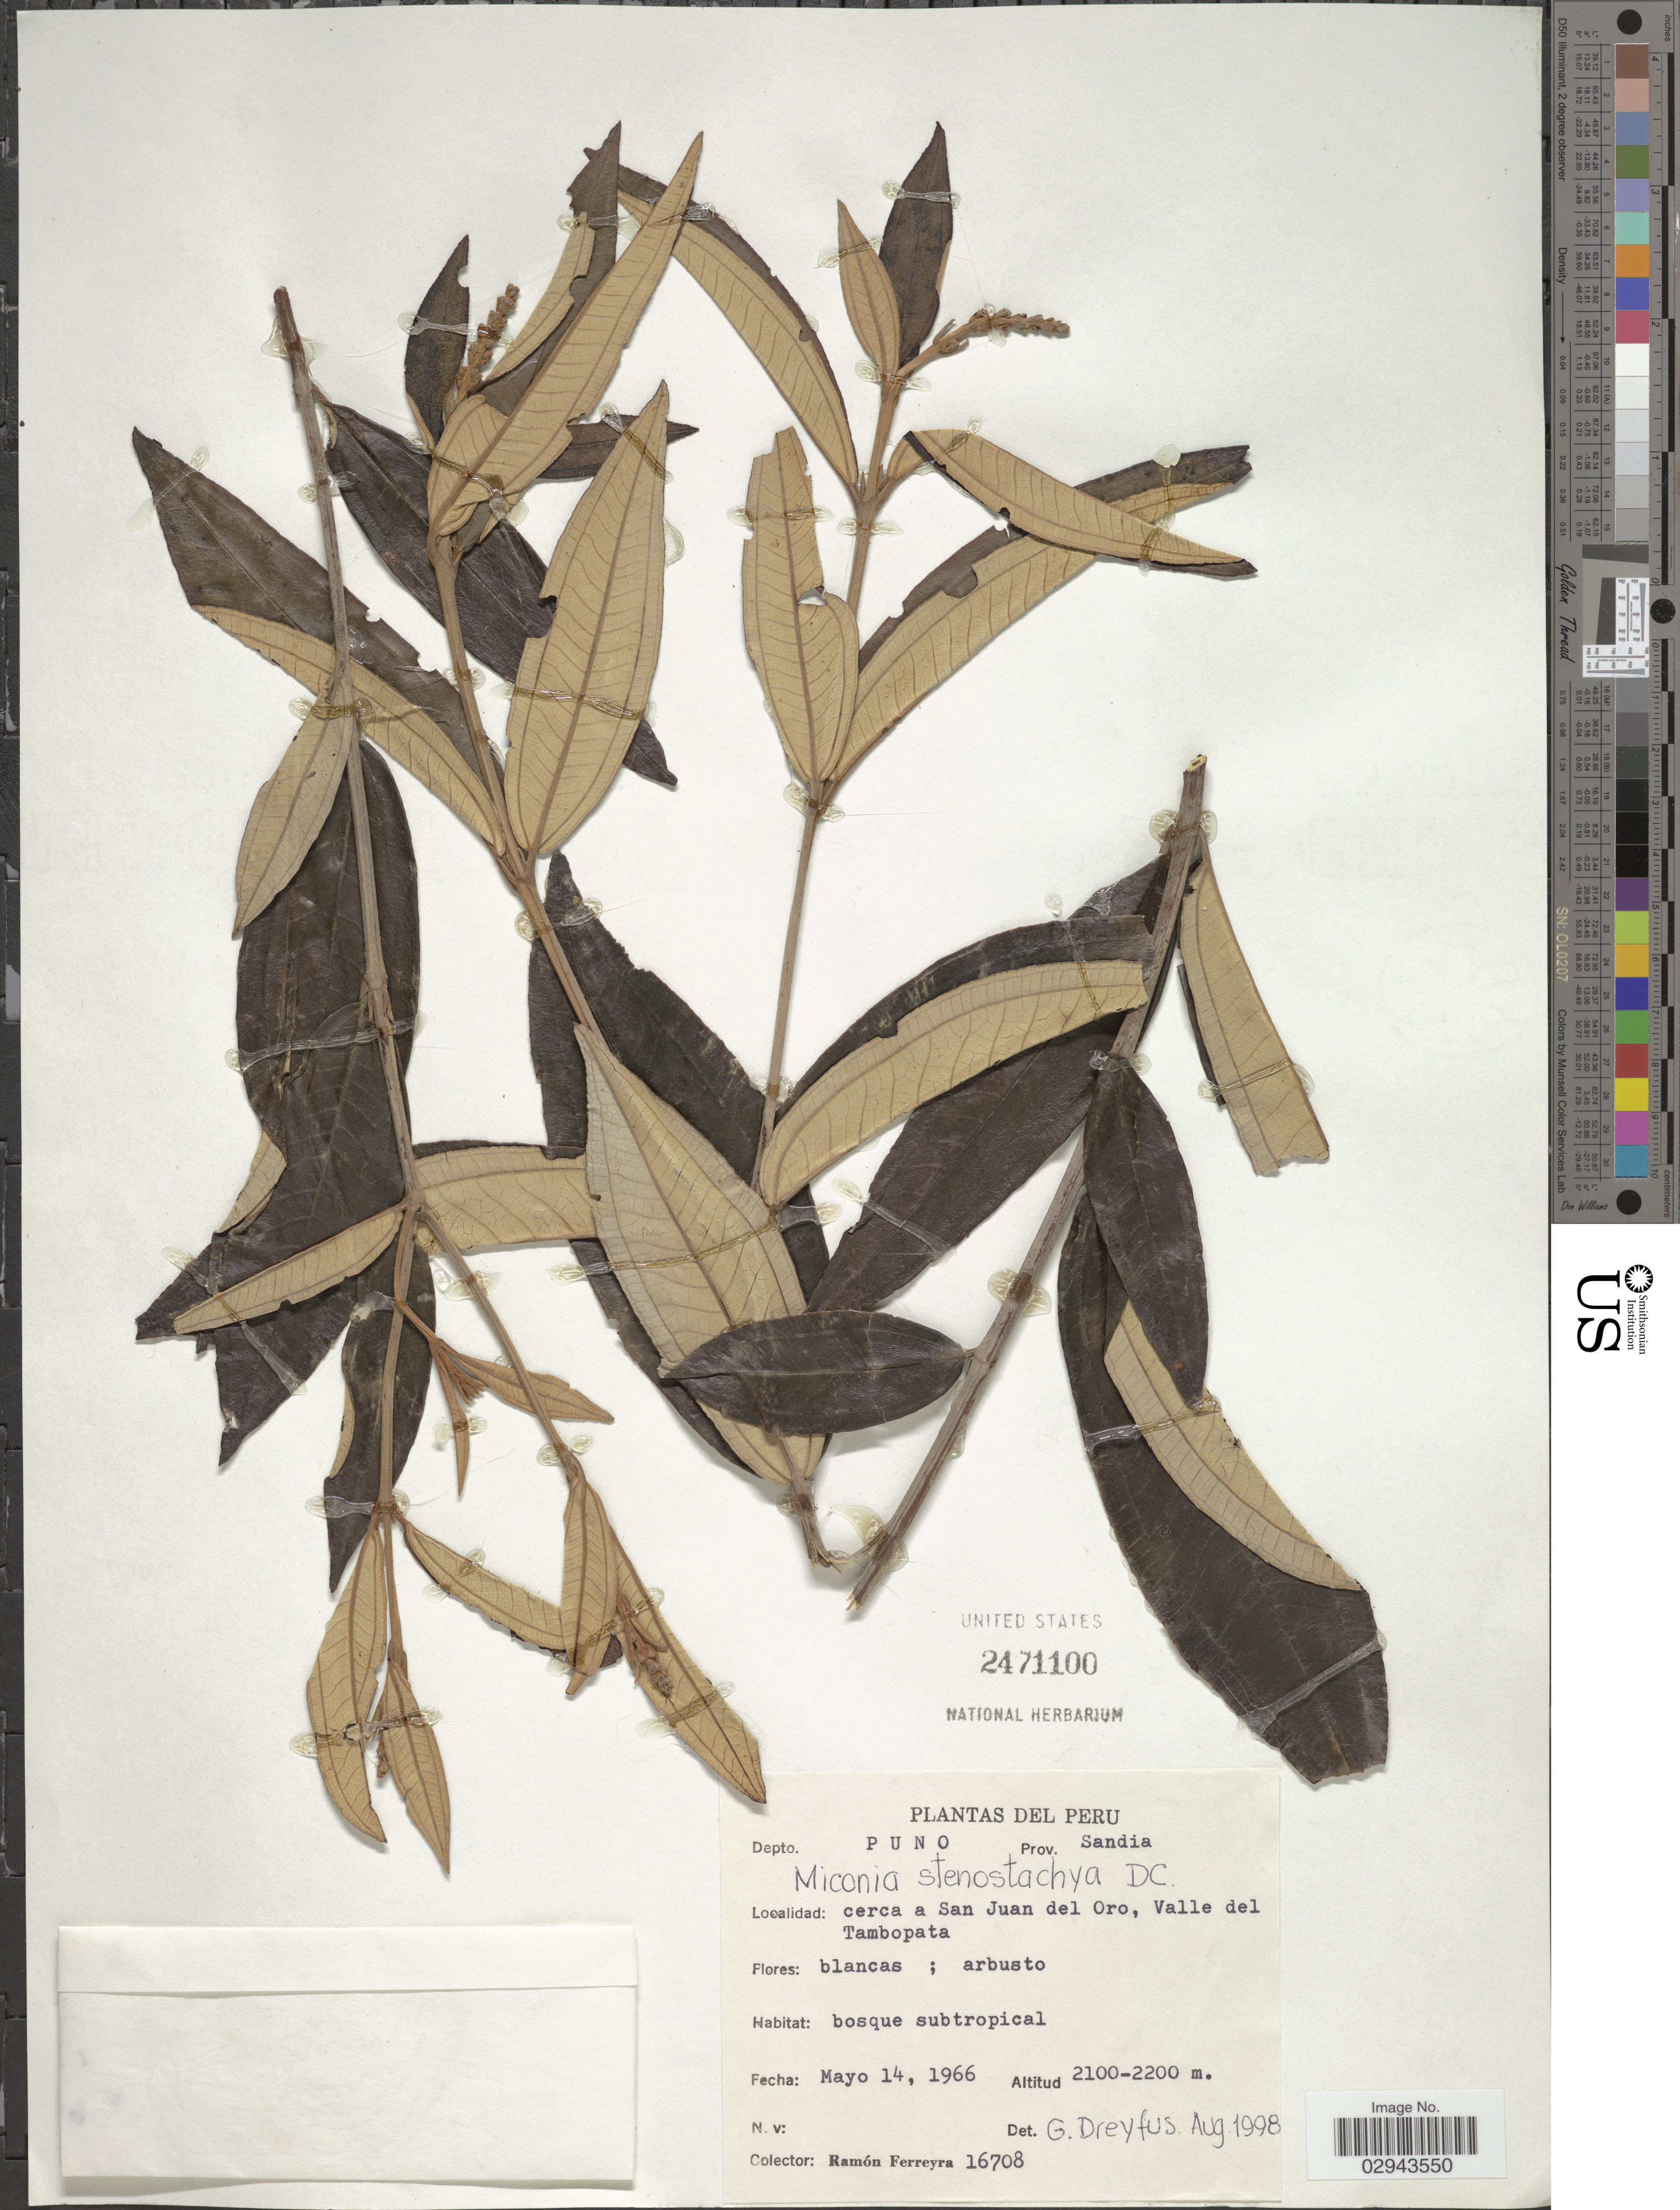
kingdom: Plantae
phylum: Tracheophyta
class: Magnoliopsida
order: Myrtales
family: Melastomataceae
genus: Miconia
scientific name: Miconia stenostachya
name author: DC.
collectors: R. A. Ferreyra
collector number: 16708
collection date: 1966-05-14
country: Peru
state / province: Puno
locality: Depto. Puno. Prov. Sandia. Cerca a San Juan del Oro, Valle del Tambopata.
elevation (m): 2100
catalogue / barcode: US 2471100